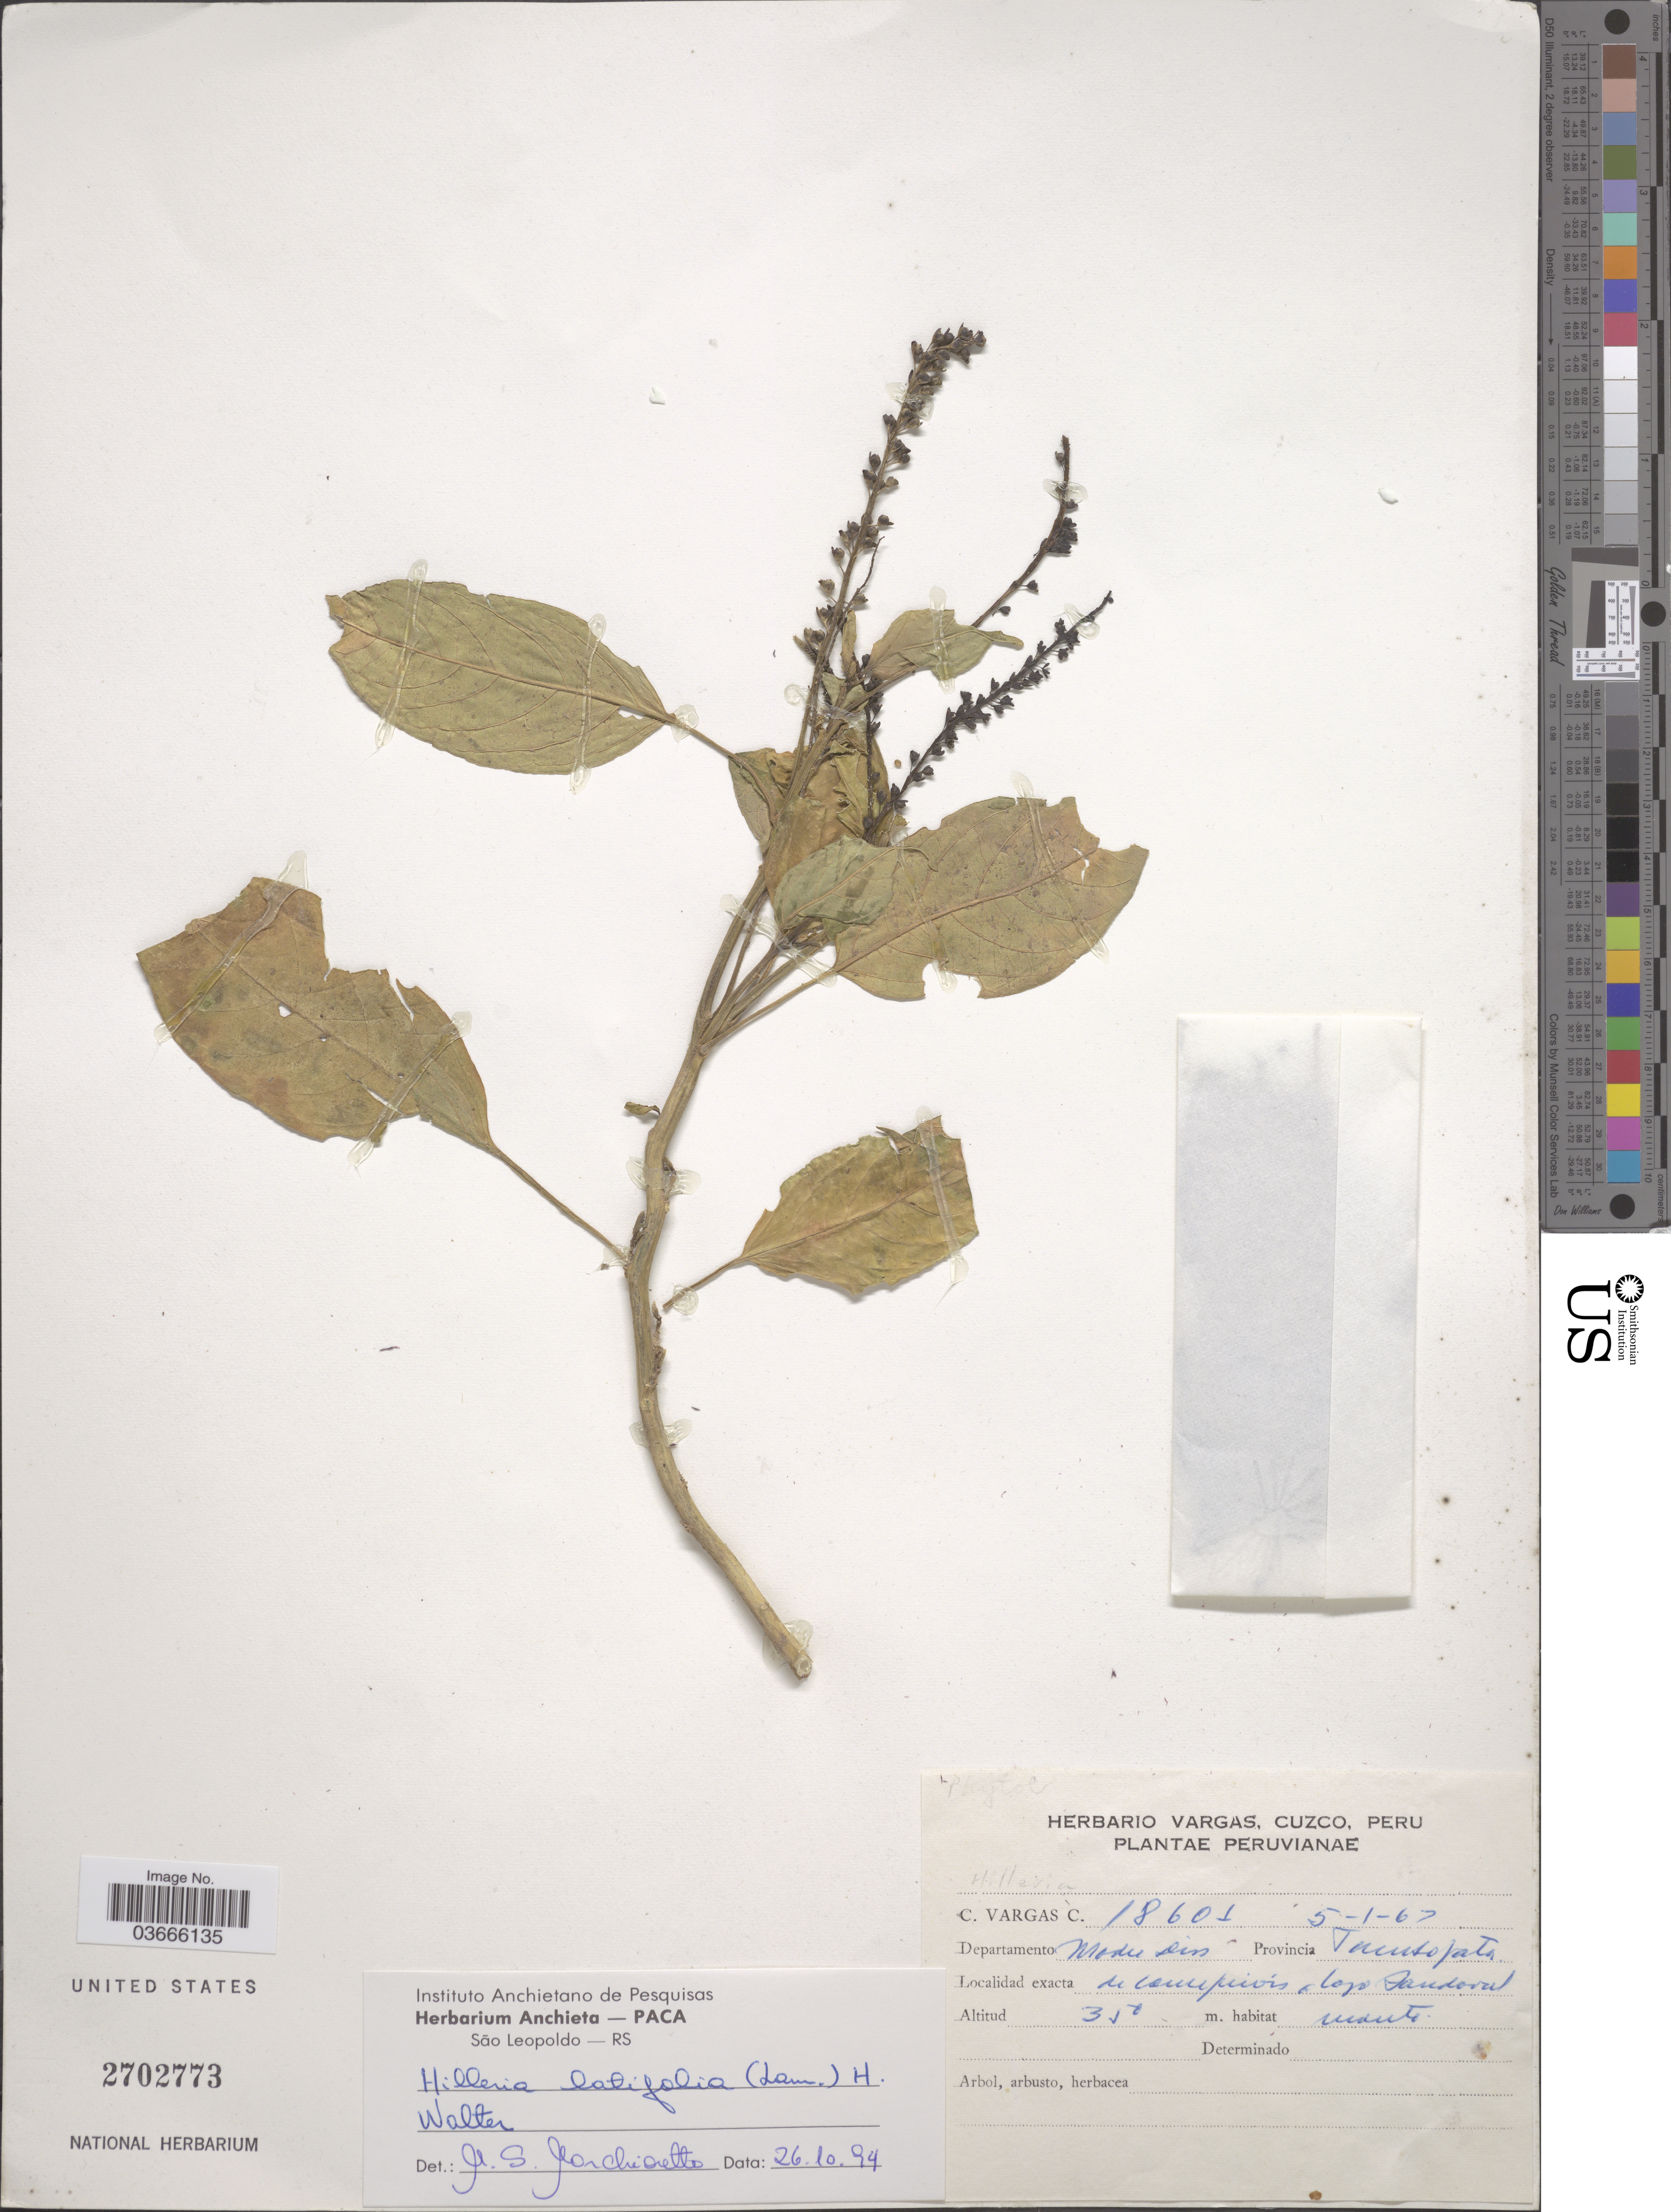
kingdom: Plantae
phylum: Tracheophyta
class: Magnoliopsida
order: Caryophyllales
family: Phytolaccaceae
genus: Hilleria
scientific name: Hilleria latifolia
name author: (Lam.) H. Walter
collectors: C. Vargas Calderón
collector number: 18605*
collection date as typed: Transcribed d/m/y: 5/1/67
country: Peru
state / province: Madre de Dios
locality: Departamento Madre Dios. Provincia Tambopata. De Concepcion a Lago Sandoval.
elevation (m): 350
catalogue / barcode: US 2702773